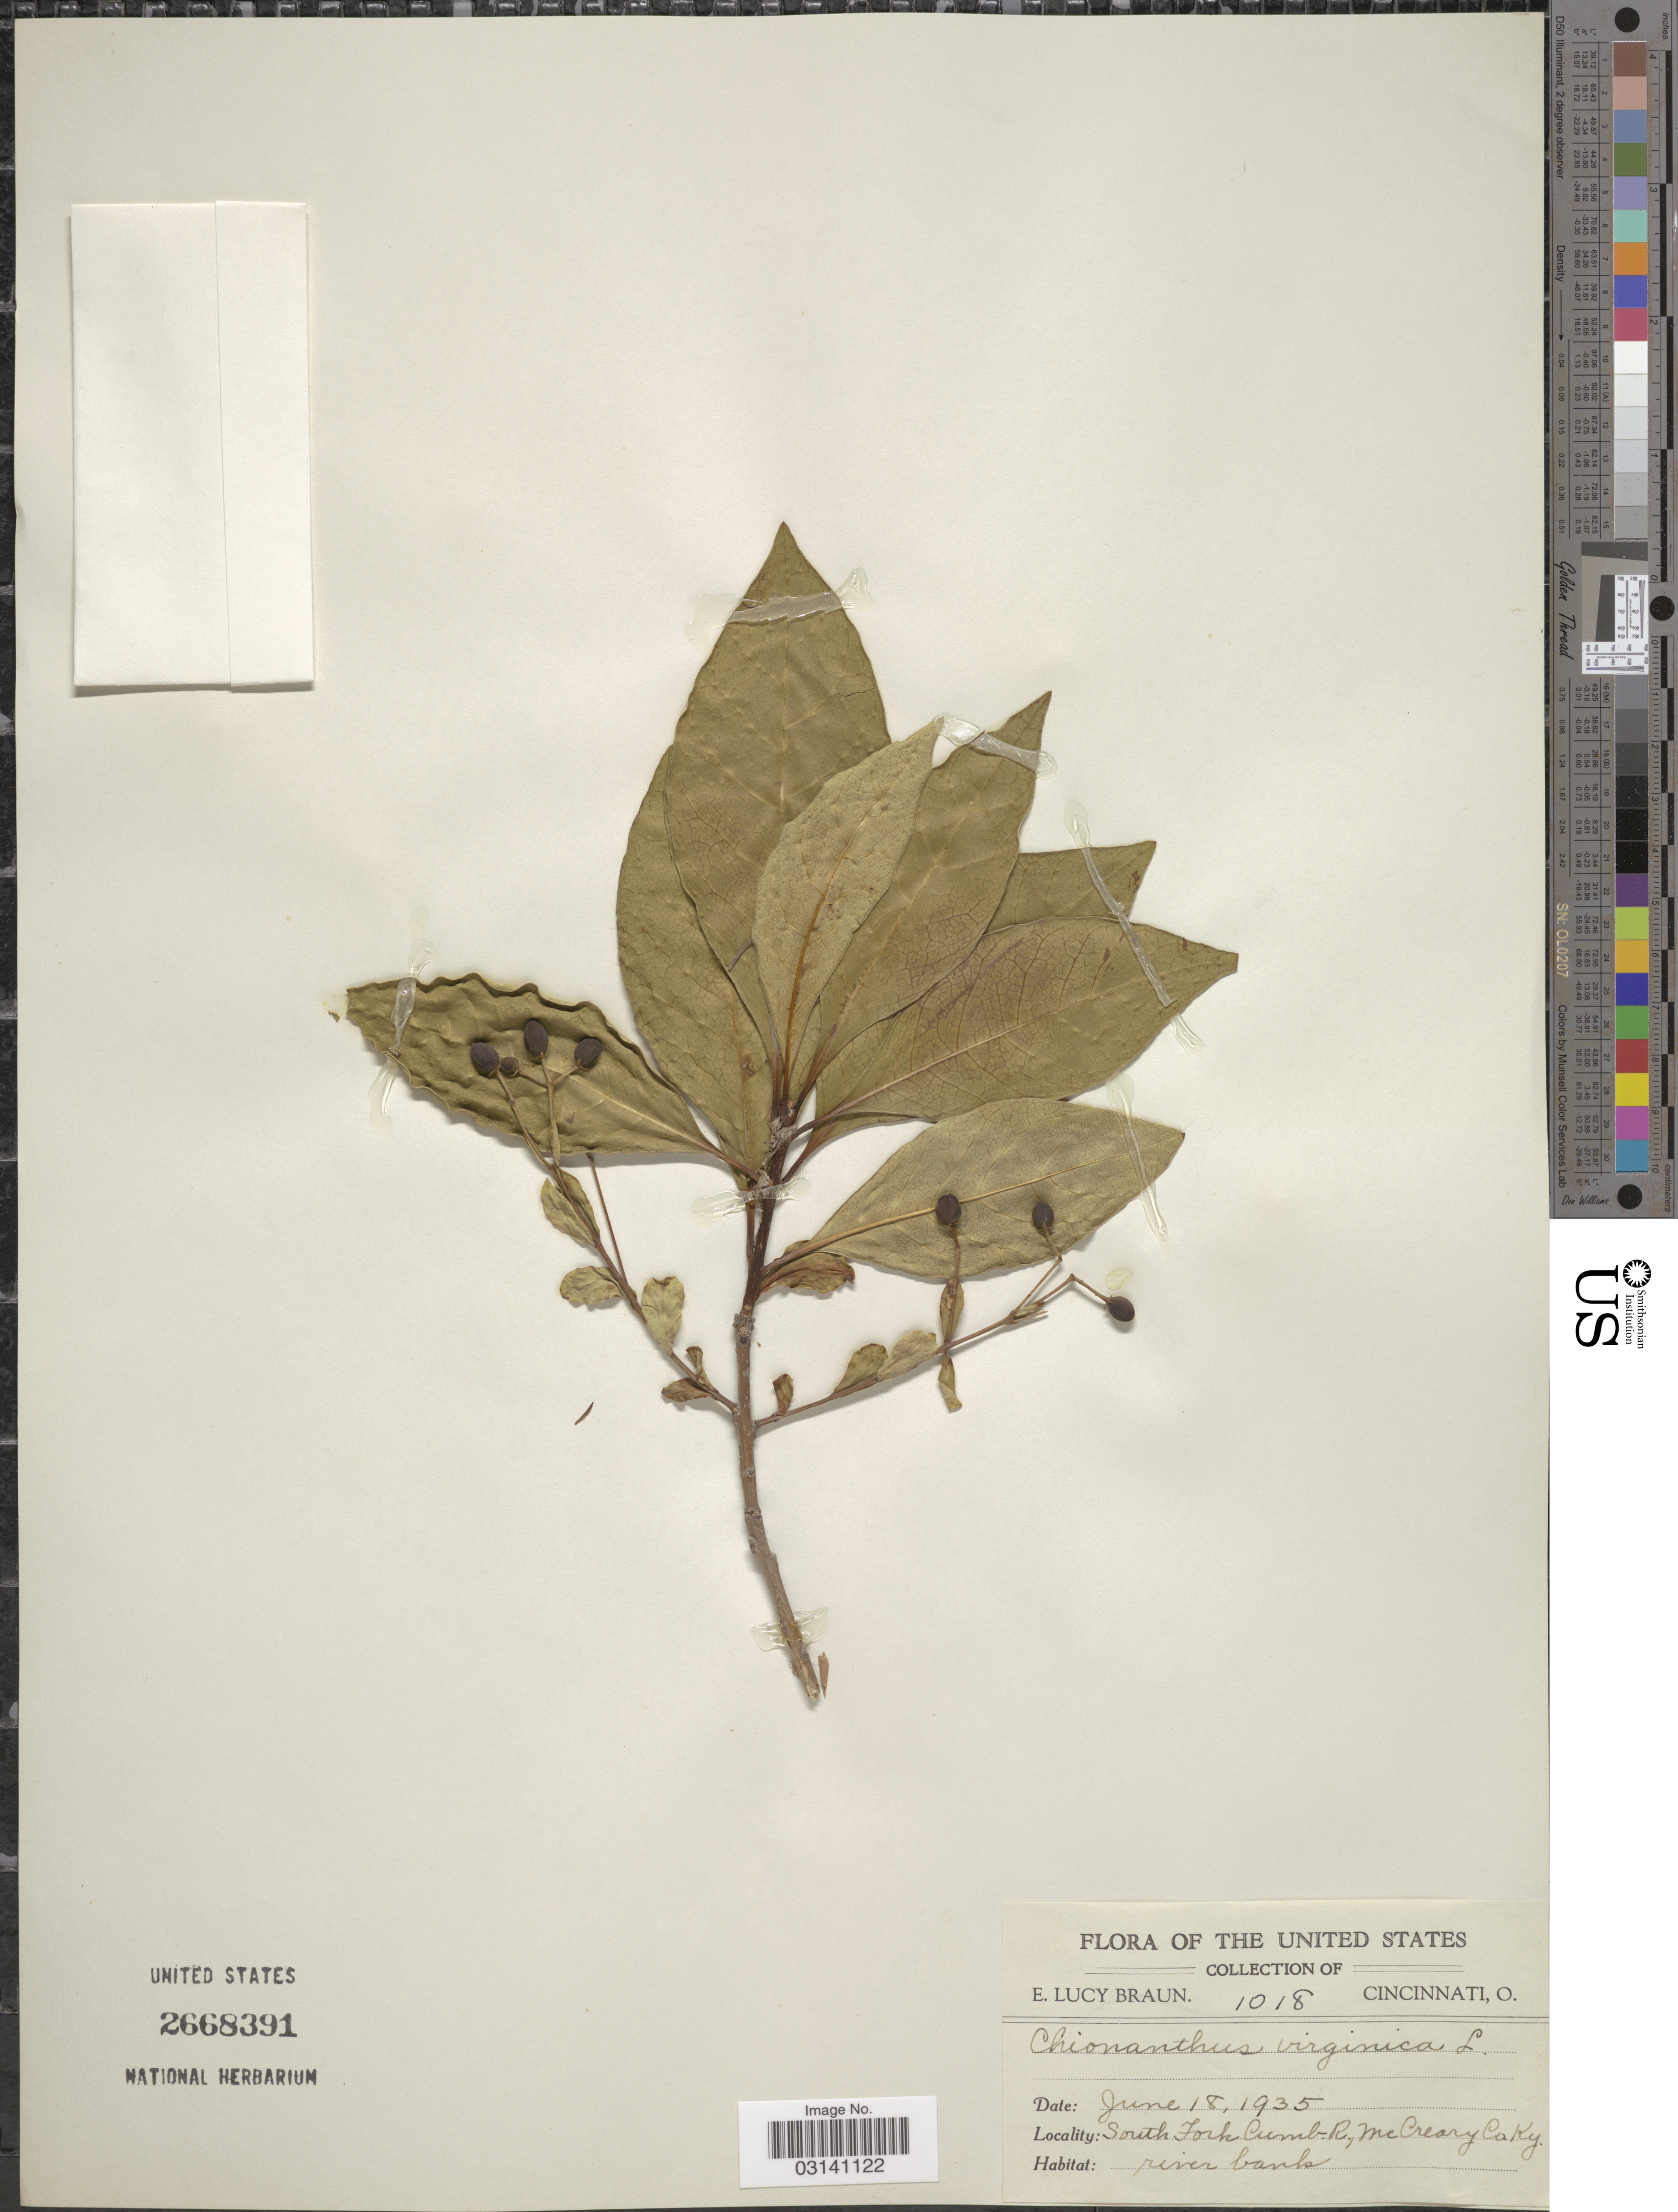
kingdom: Plantae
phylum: Tracheophyta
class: Magnoliopsida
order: Lamiales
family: Oleaceae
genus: Chionanthus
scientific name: Chionanthus virginicus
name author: L.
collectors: E. Braun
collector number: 1018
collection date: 1935-06-18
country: United States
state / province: Kentucky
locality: South Fork Cumb. R., McCreary Co. Ky.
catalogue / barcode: US 2668391